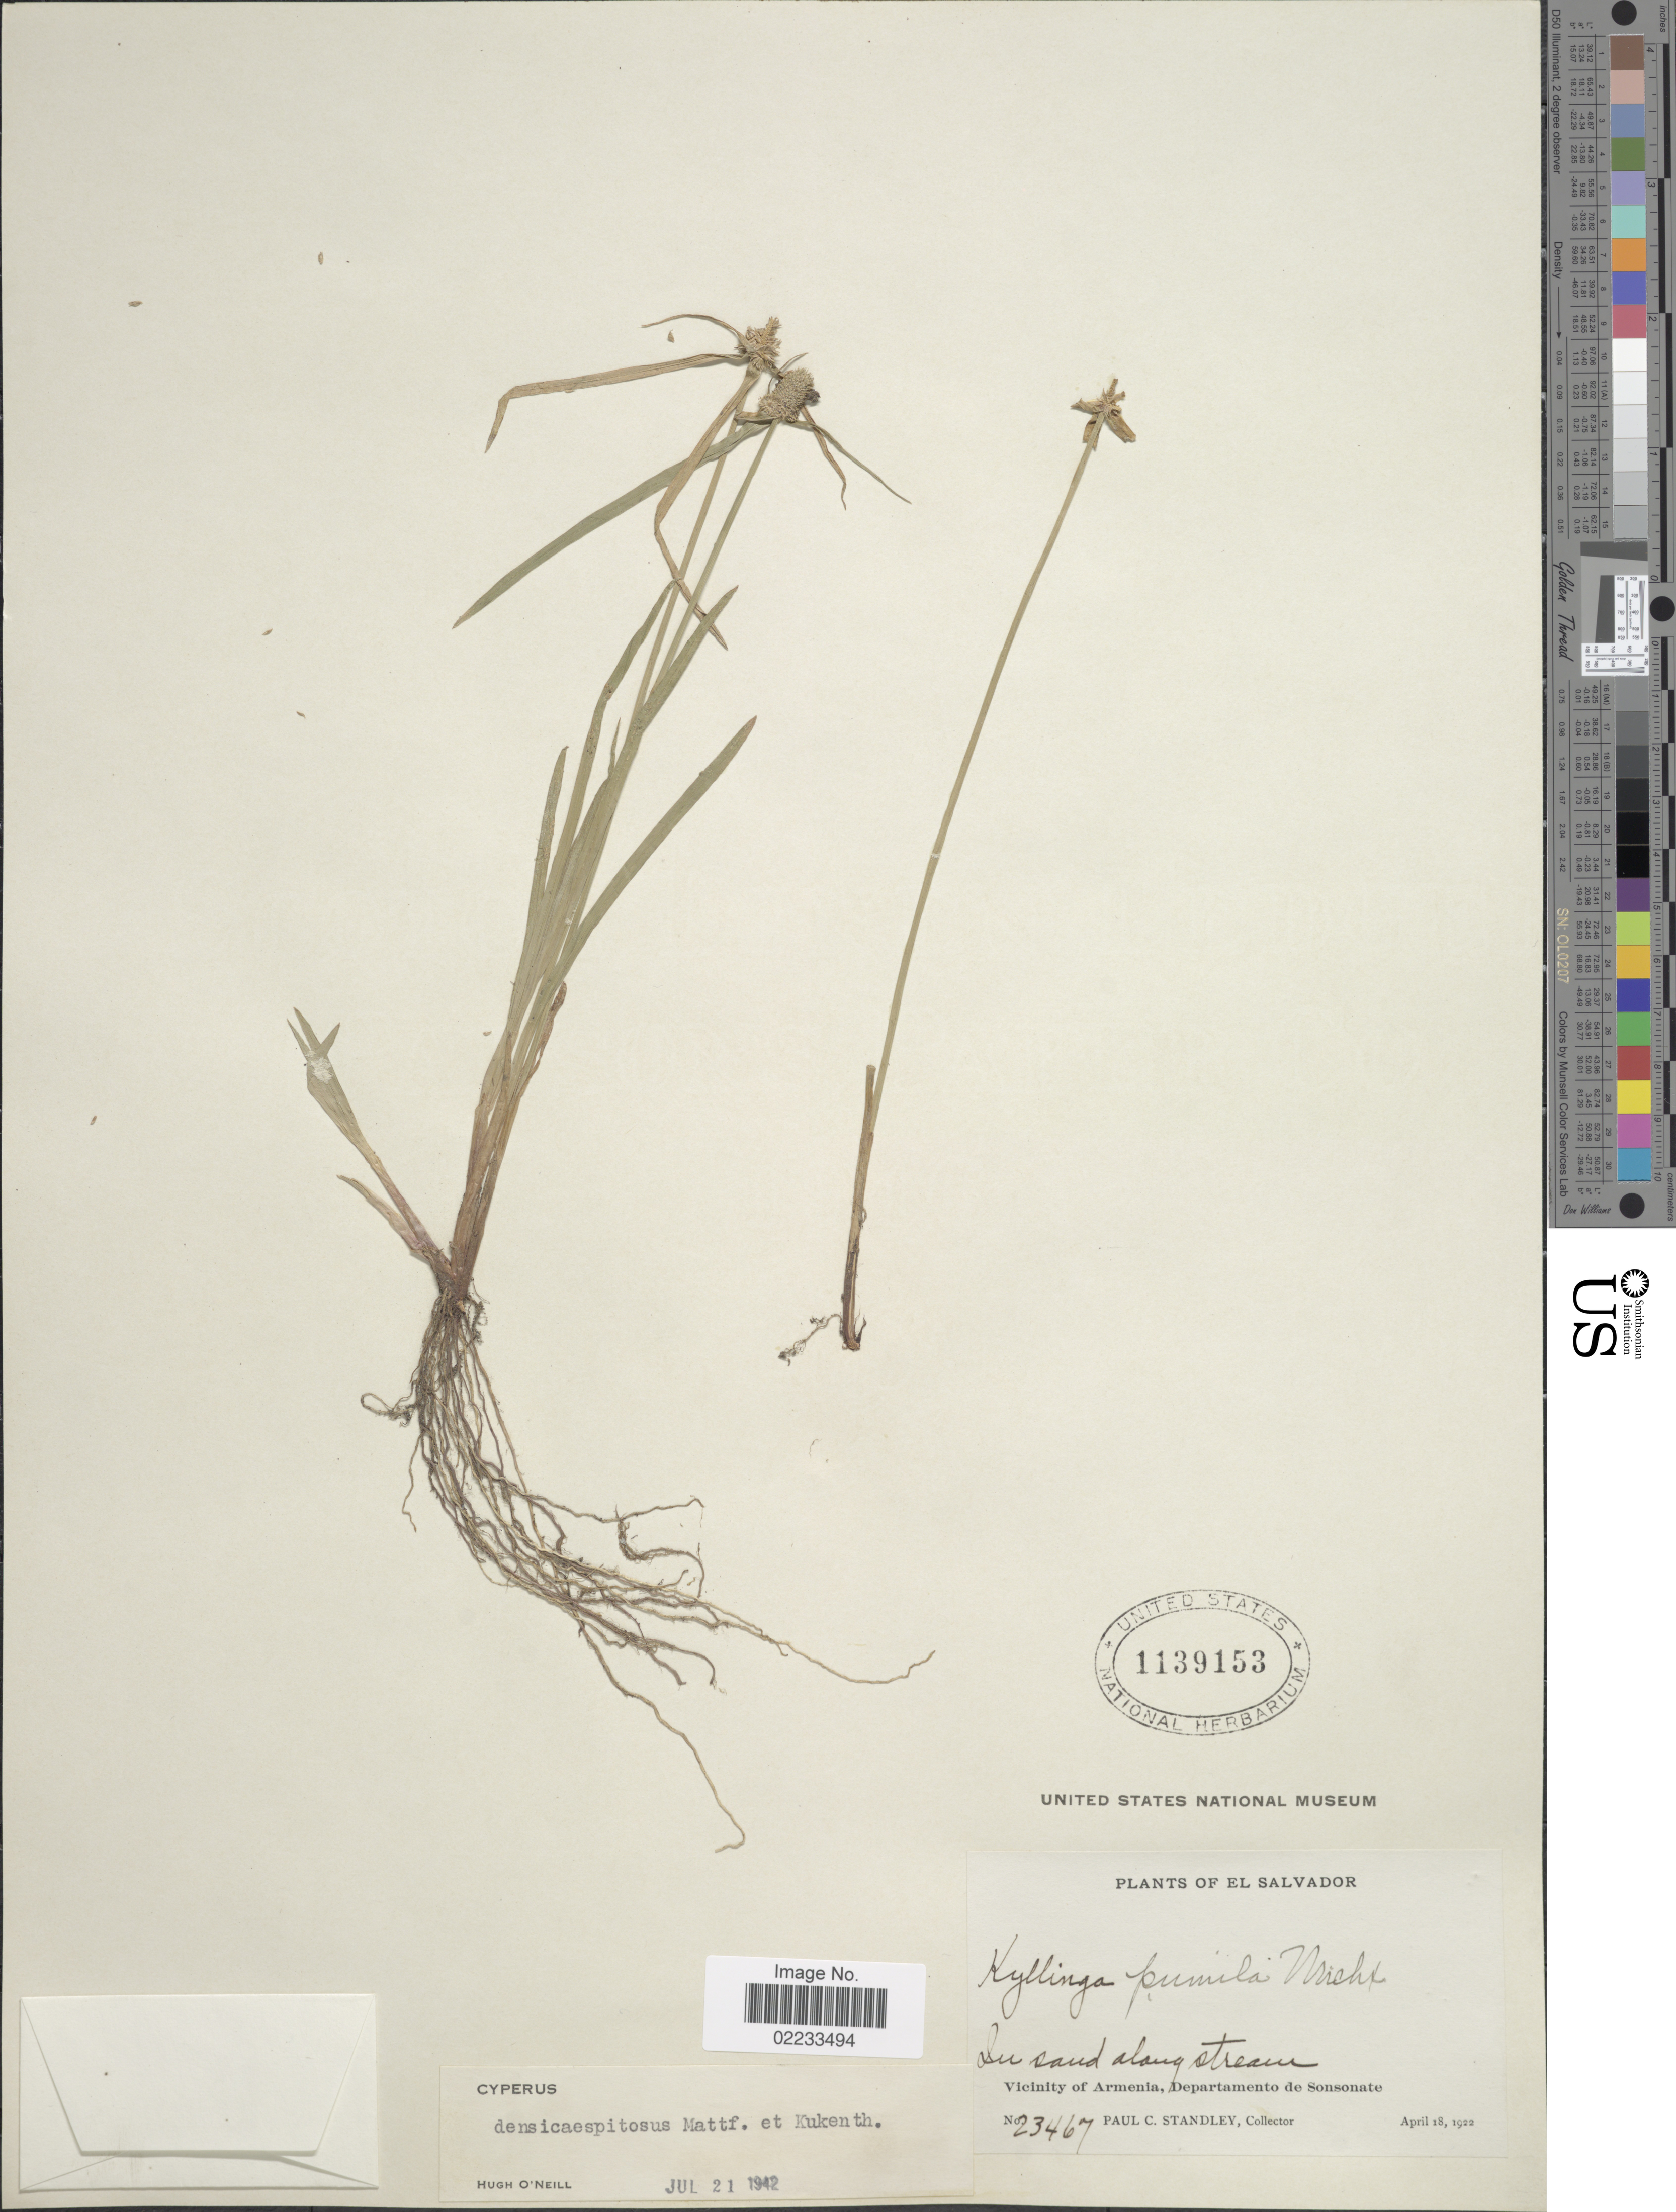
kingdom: Plantae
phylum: Tracheophyta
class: Liliopsida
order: Poales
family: Cyperaceae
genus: Cyperus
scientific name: Cyperus hortensis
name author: (Salzm. ex Steud.) Dorr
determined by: Strong, Mark T., (BOT), Smithsonian Institution - National Museum of Natural History (UNITED STATES)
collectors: P. C. Standley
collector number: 23467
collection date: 1922-04-18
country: El Salvador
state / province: Sonsonate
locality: In sand along stream. Vicinity of Armenia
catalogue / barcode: US 1139153